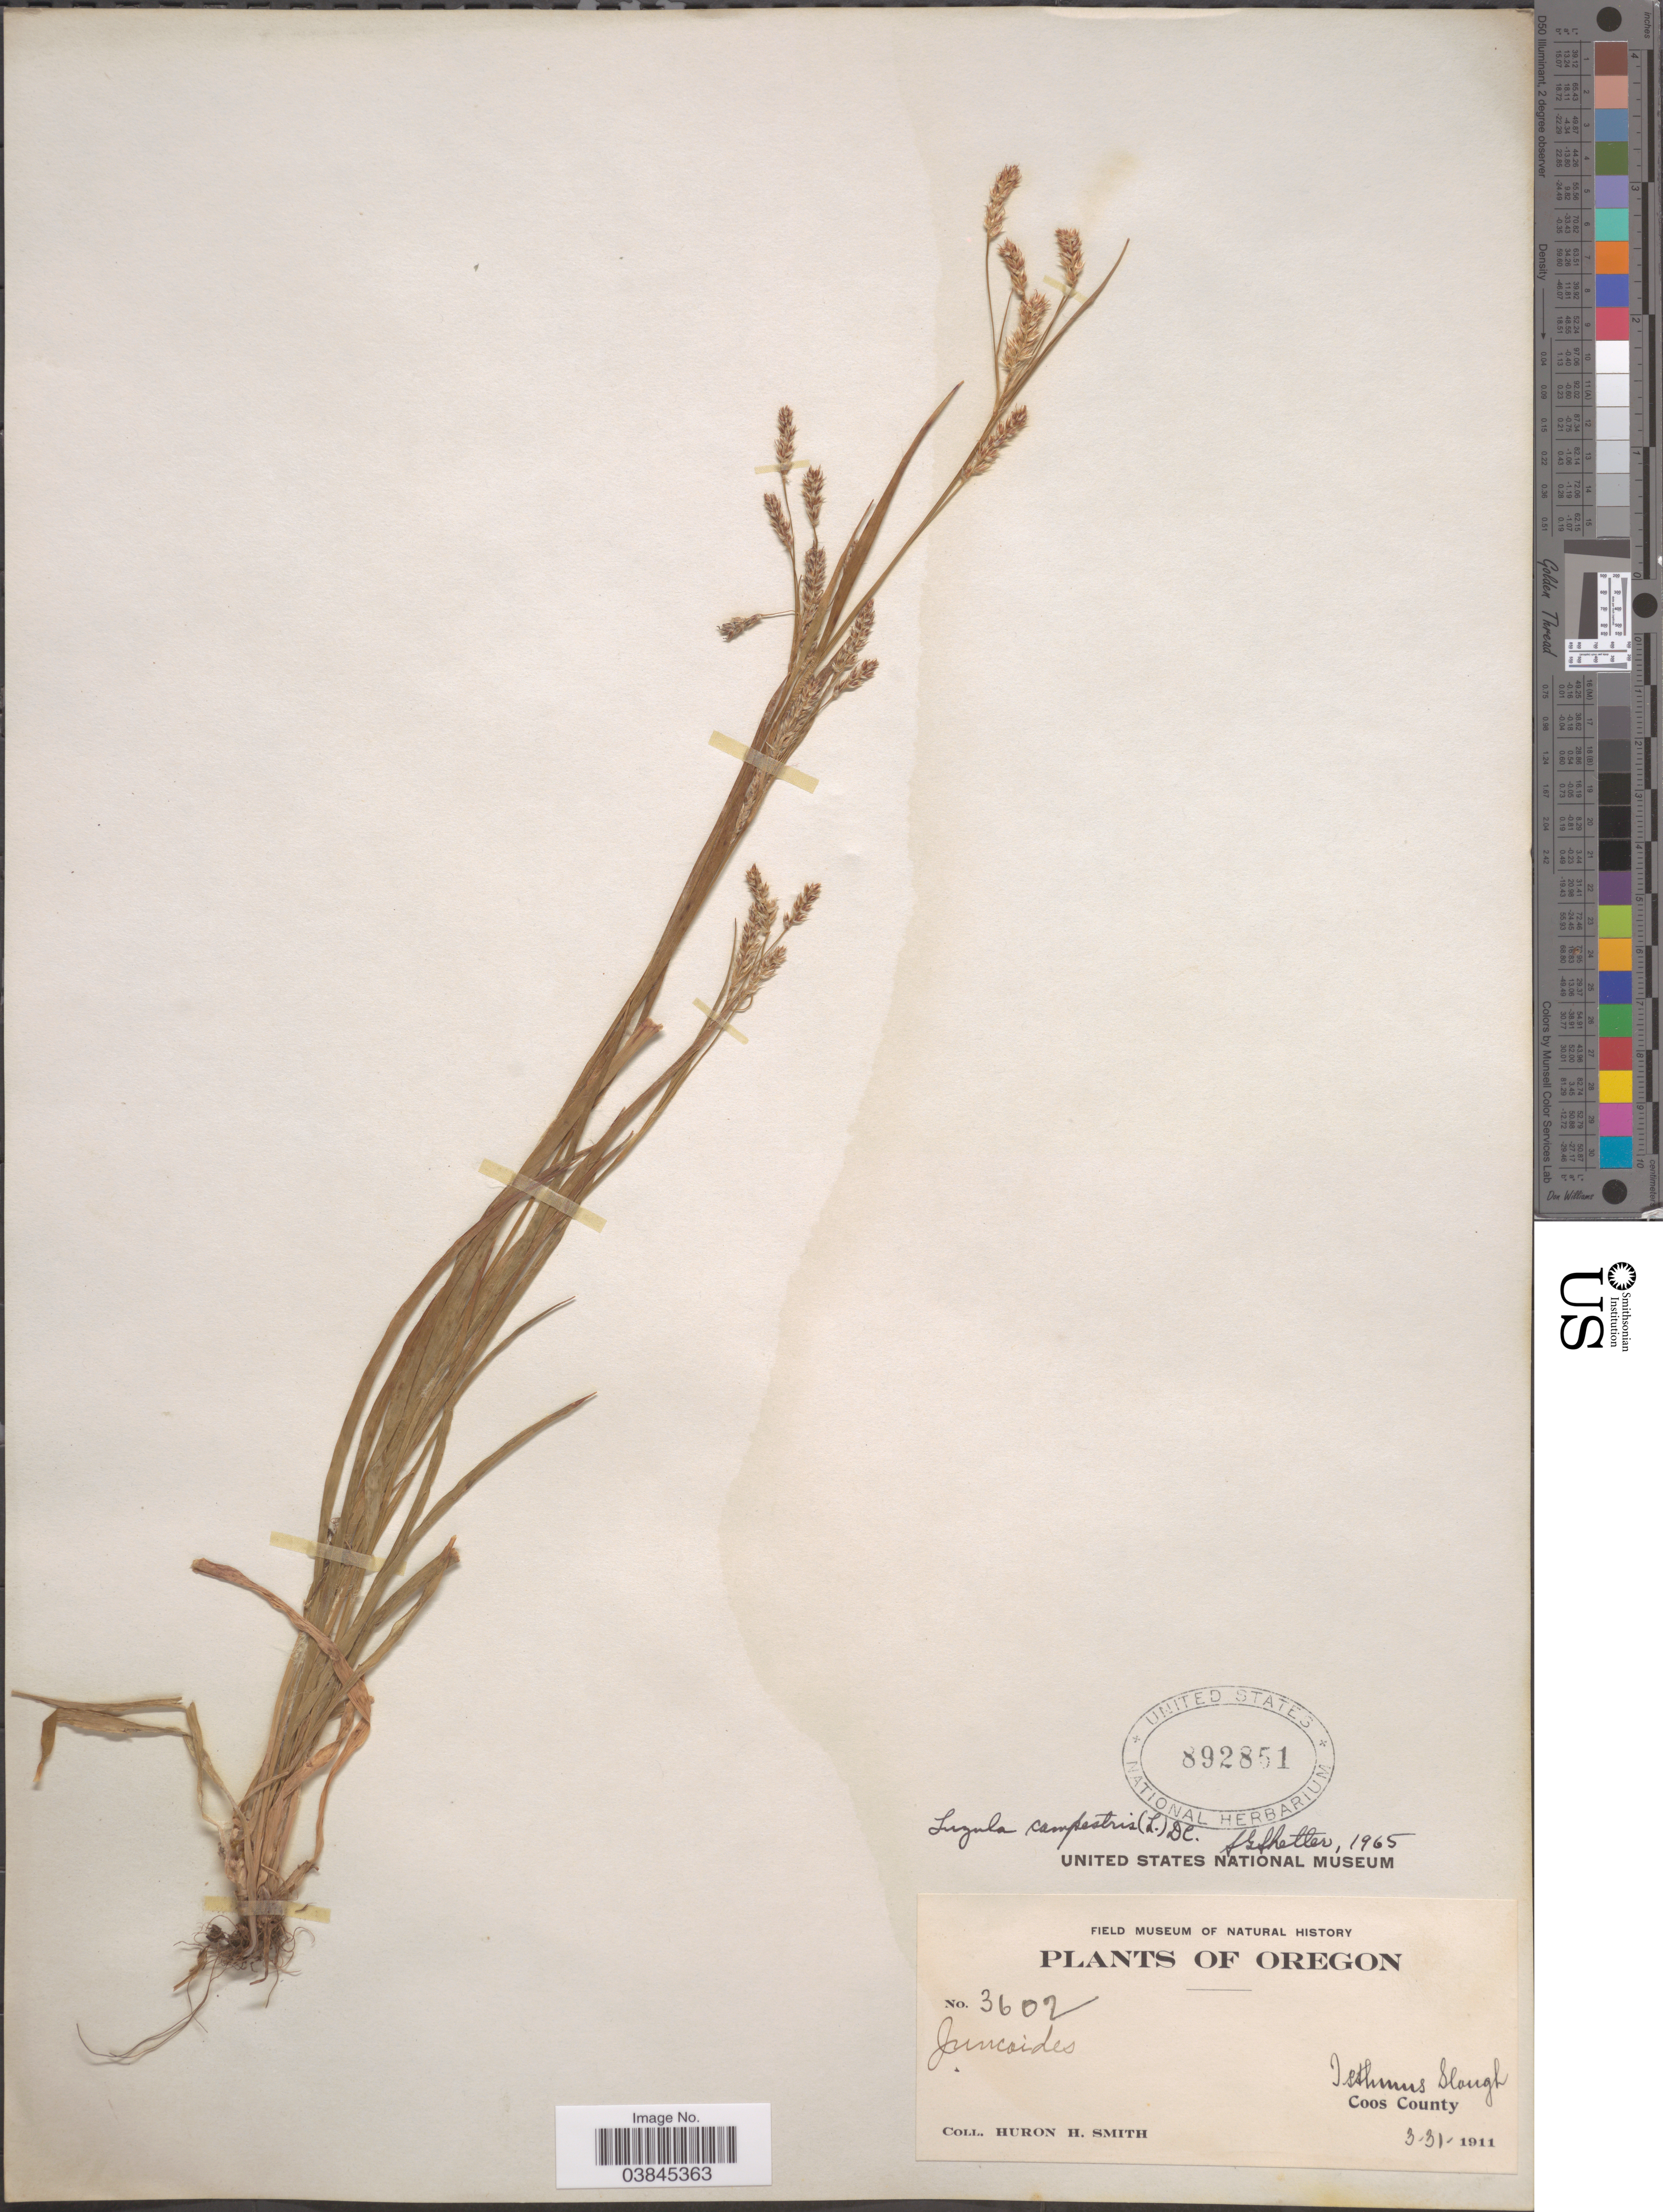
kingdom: Plantae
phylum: Tracheophyta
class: Liliopsida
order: Poales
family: Juncaceae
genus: Luzula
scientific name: Luzula campestris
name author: (L.) DC.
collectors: Huron H. Smith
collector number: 3602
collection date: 1911-03-31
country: United States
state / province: Oregon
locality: Isthmus Slough. Coos County.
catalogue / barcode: US 892851